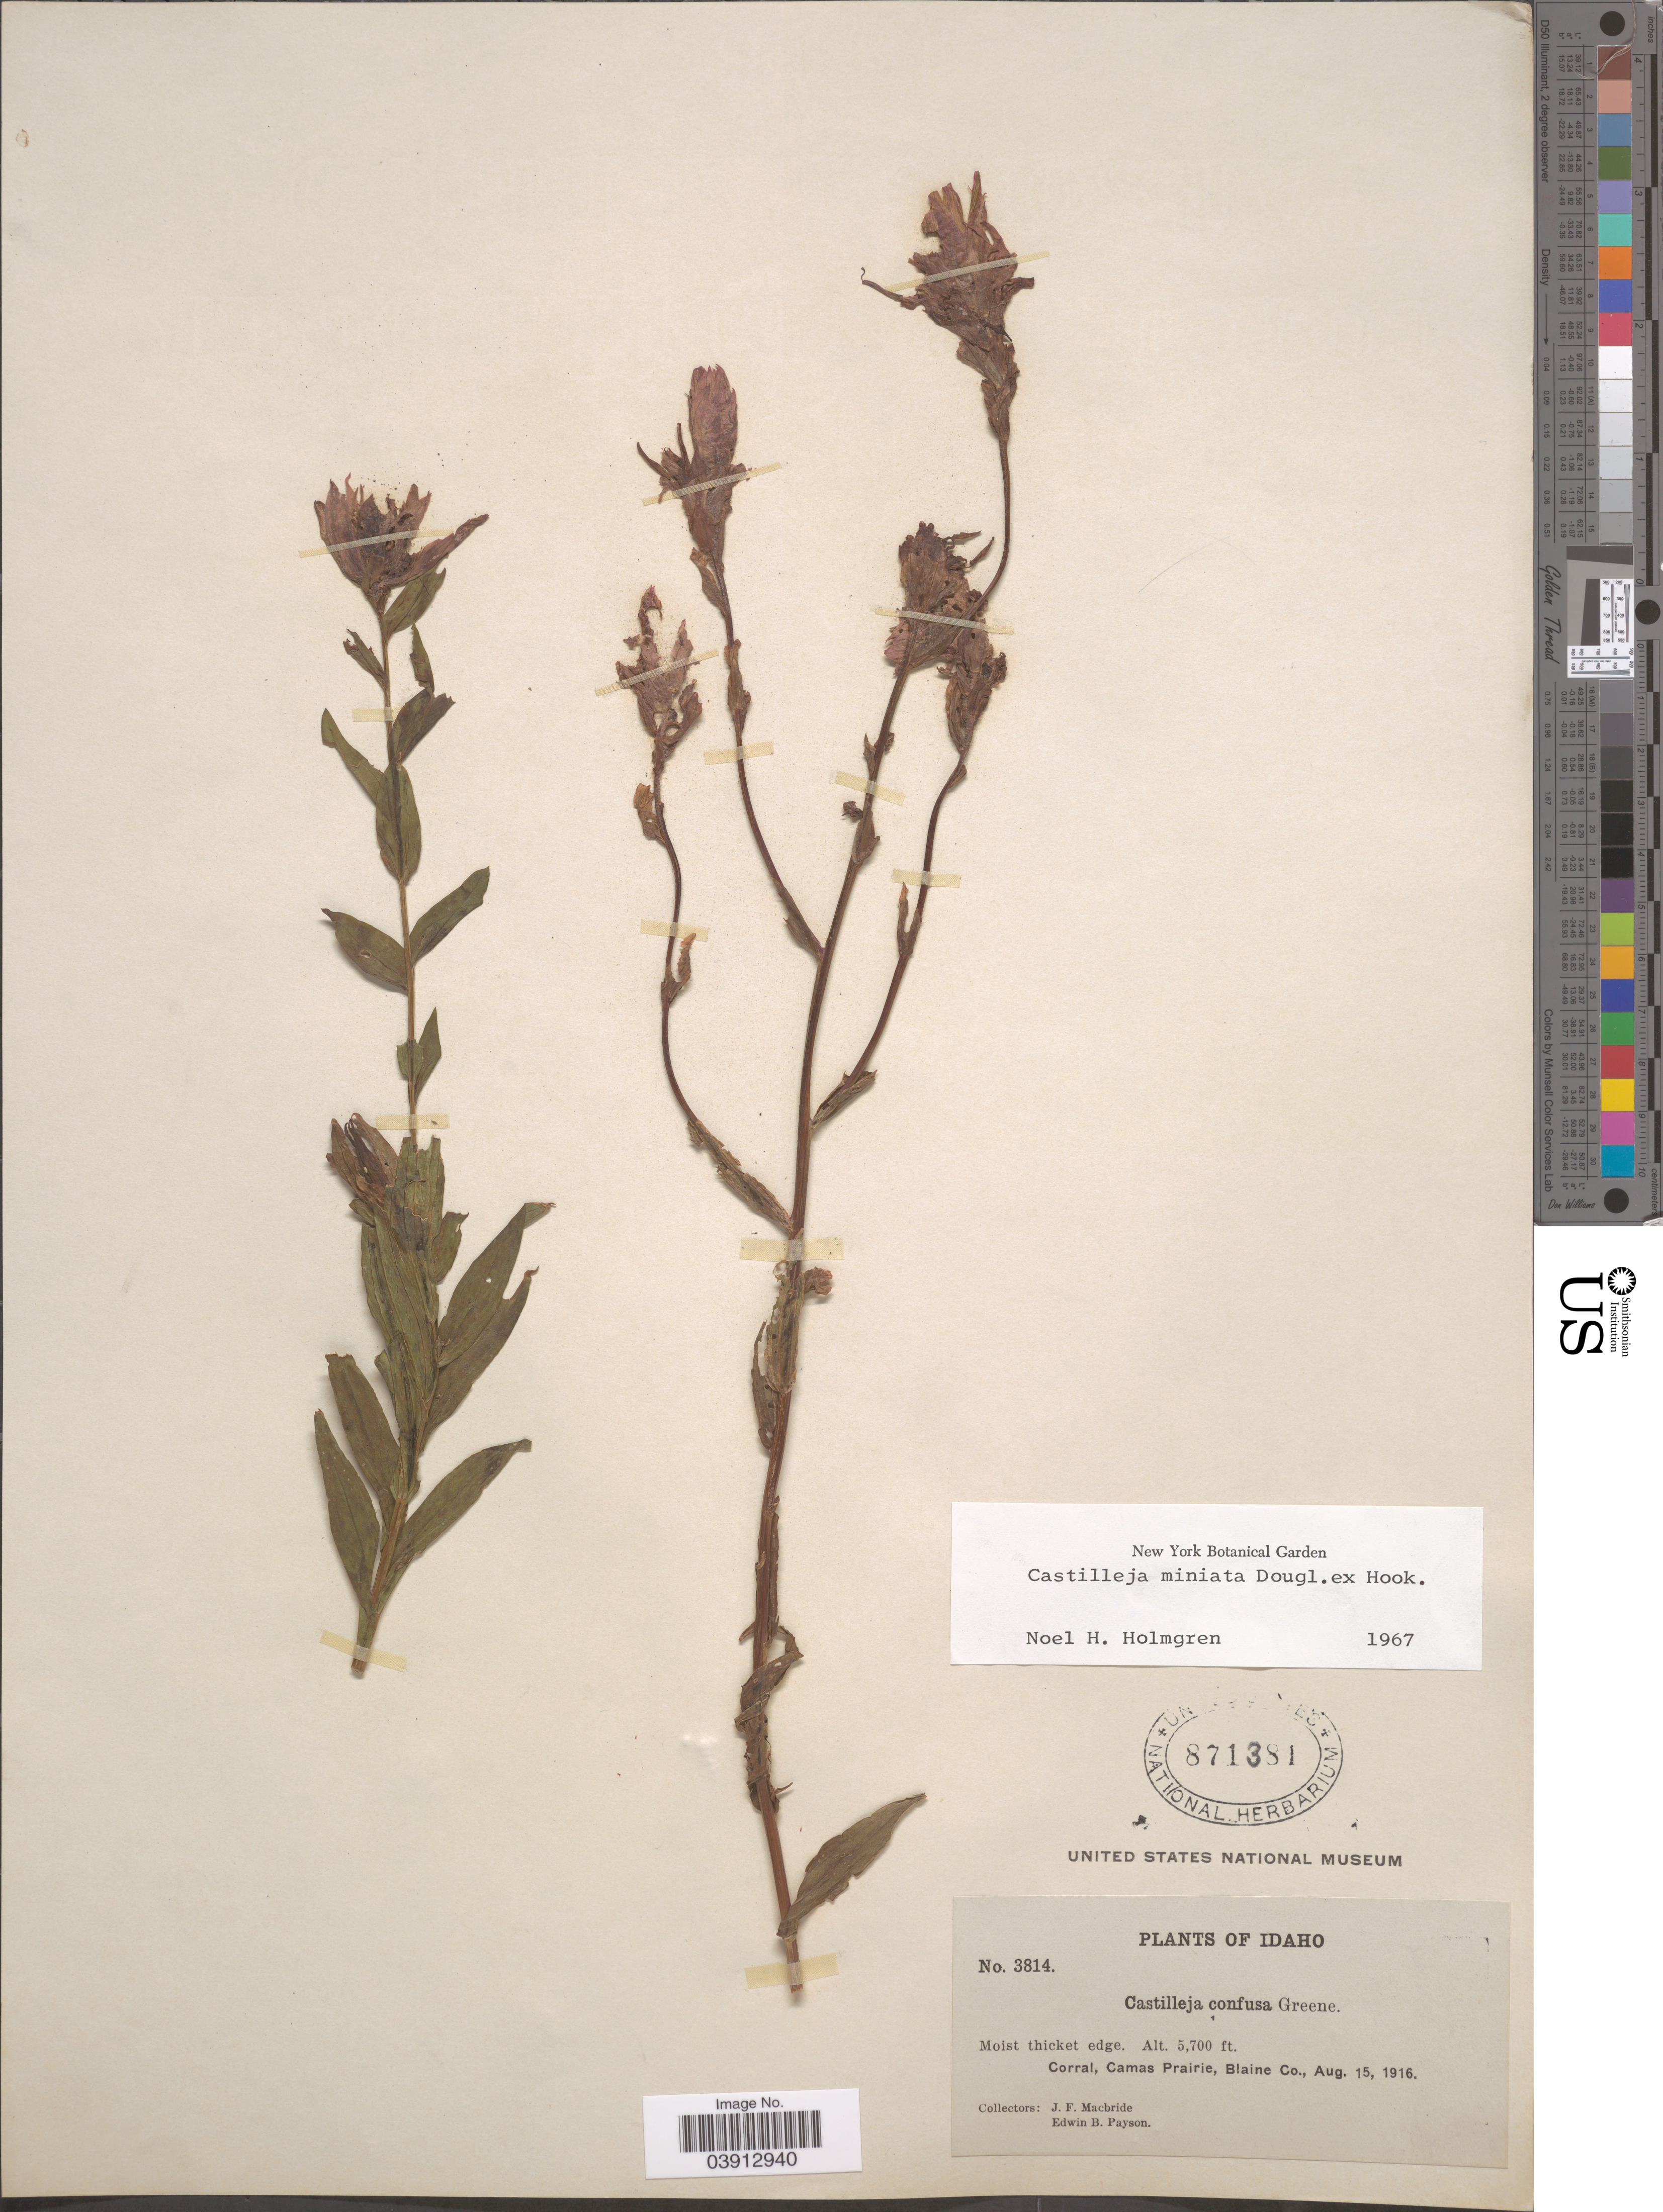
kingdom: Plantae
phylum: Tracheophyta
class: Magnoliopsida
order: Lamiales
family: Orobanchaceae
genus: Castilleja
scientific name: Castilleja miniata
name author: Douglas ex Hook.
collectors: J. F. Macbride & E. B. Payson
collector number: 3814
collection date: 1916-08-15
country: United States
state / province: Idaho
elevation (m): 1737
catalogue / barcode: US 871381